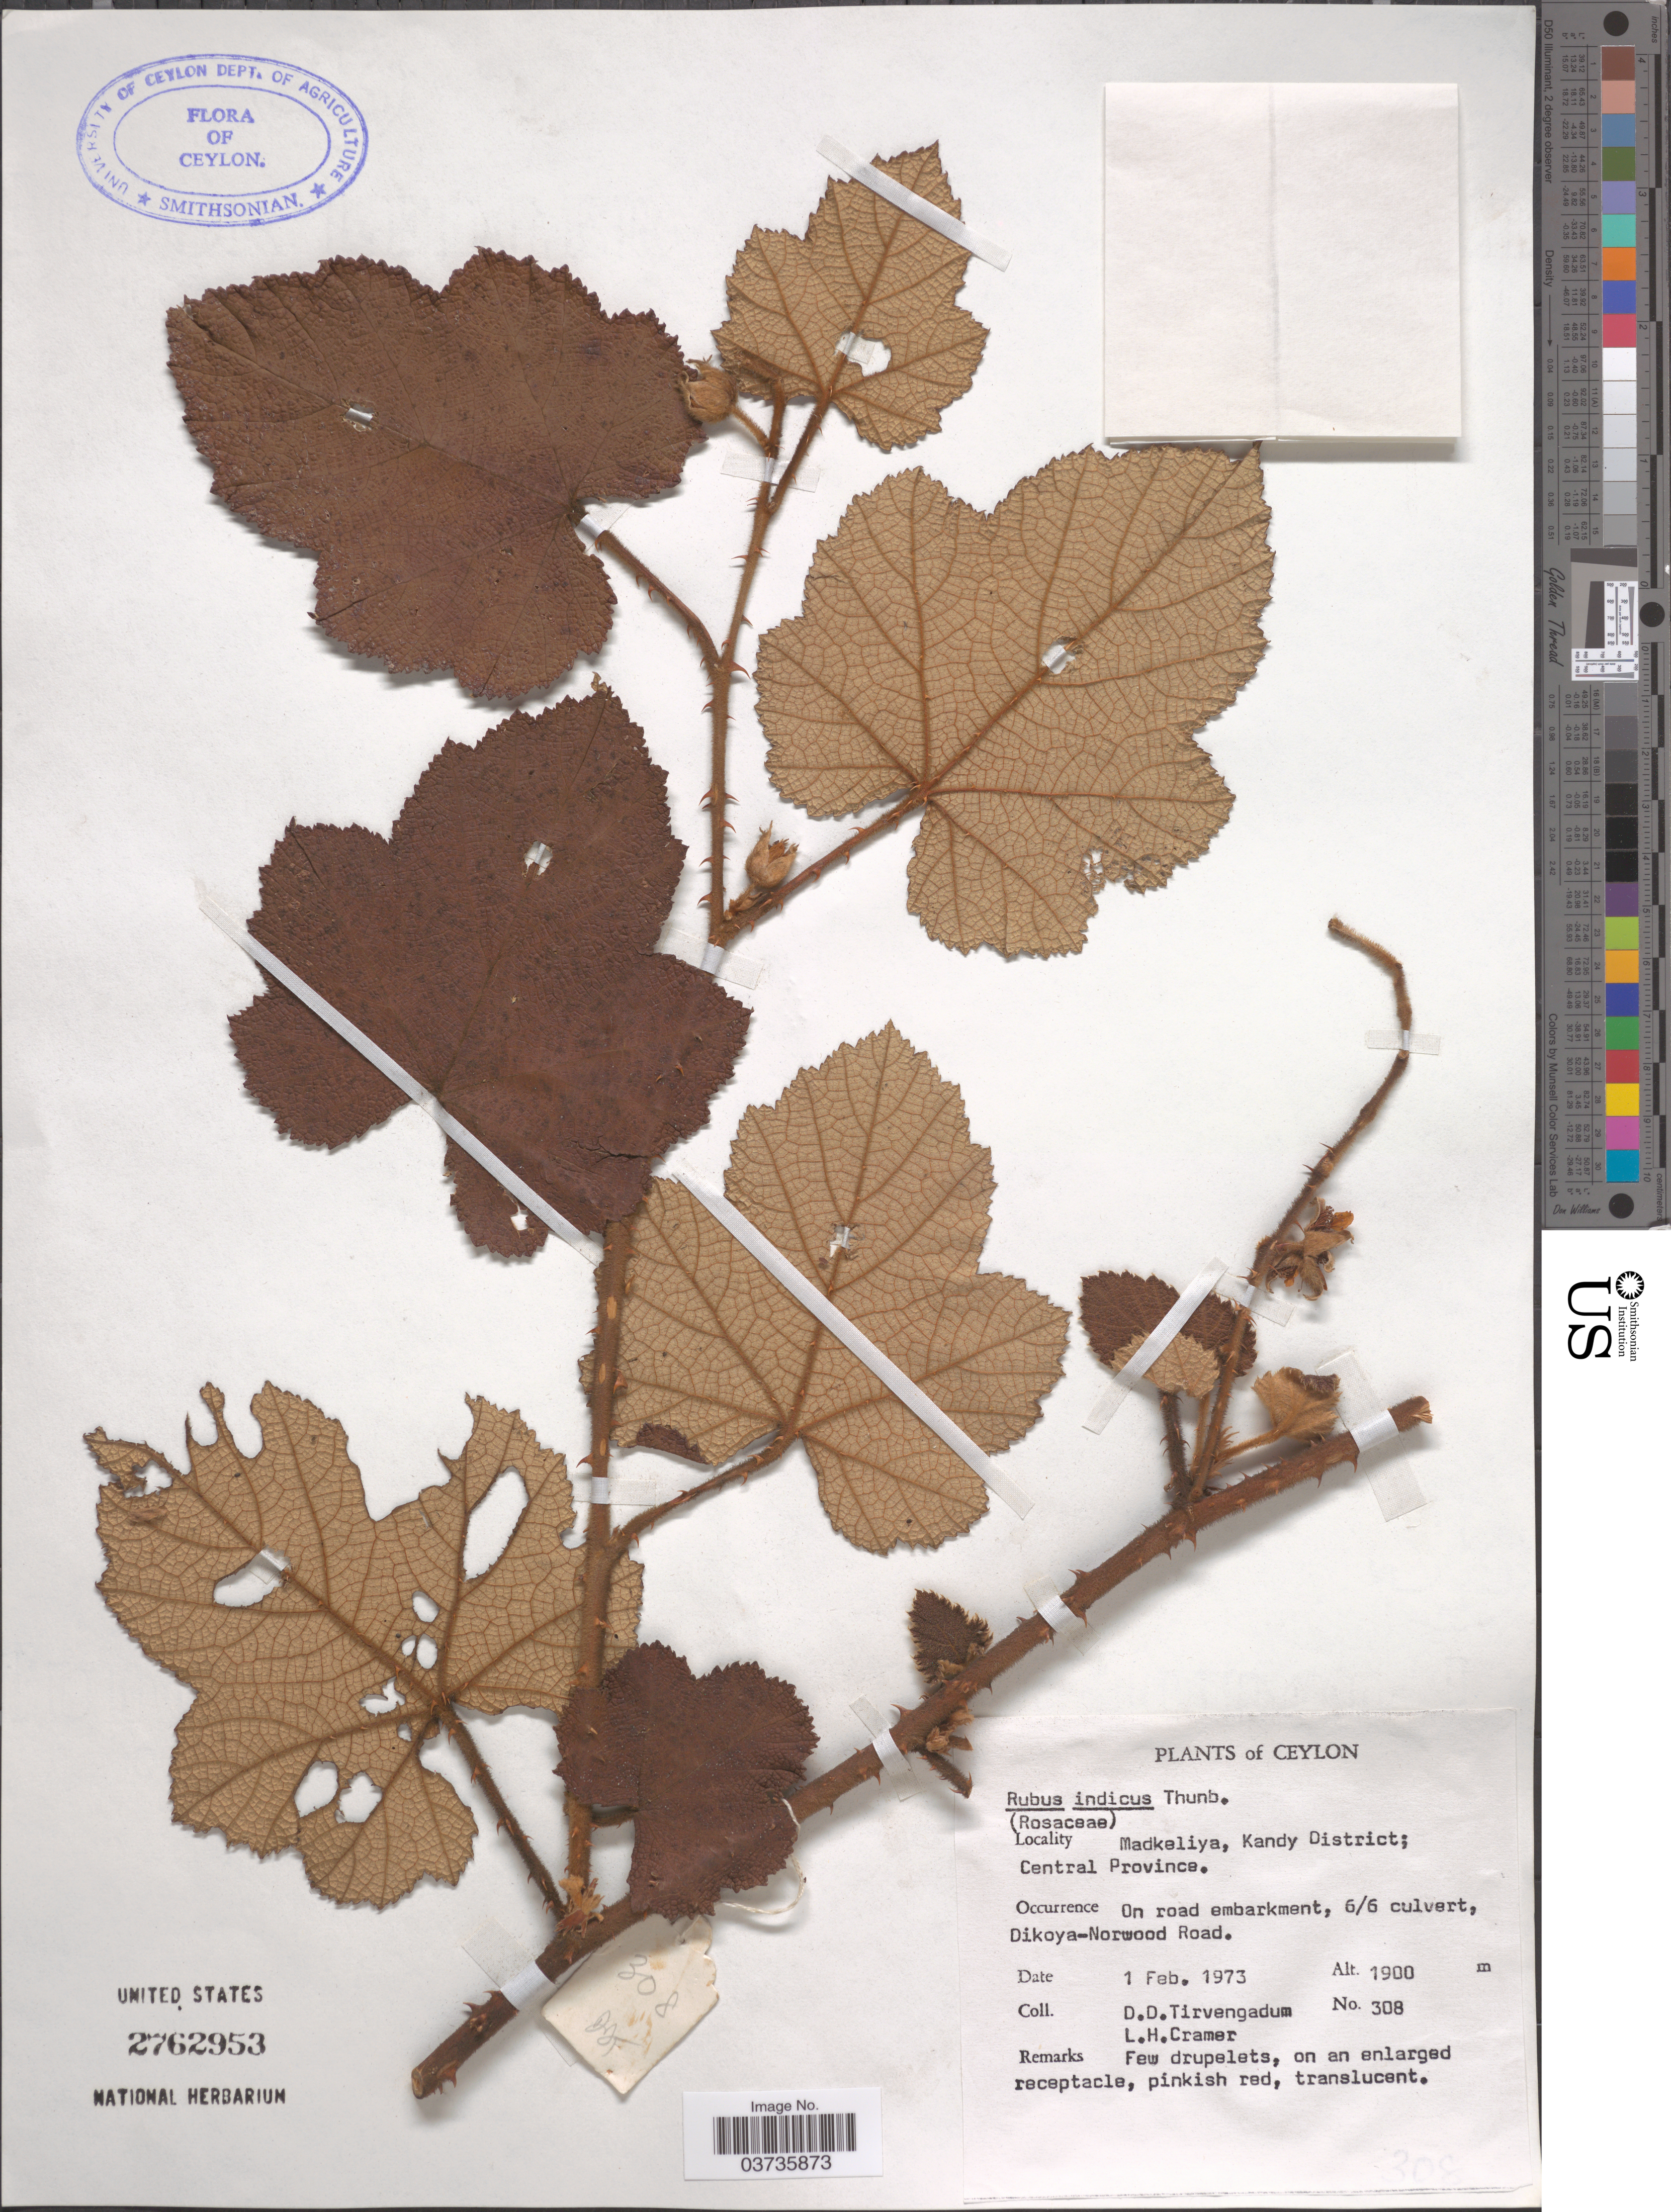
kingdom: Plantae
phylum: Tracheophyta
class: Magnoliopsida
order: Rosales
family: Rosaceae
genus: Rubus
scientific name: Rubus indicus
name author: Lesch. ex Ser.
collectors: D. Tirvengadum & L. H. Cramer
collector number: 308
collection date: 1973-02-01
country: Sri Lanka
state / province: Central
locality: Ceylon. Madkeliya, Kandy District. 6/6 culvert, Dikoya-Norwood Road.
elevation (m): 1900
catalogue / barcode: US 2762953